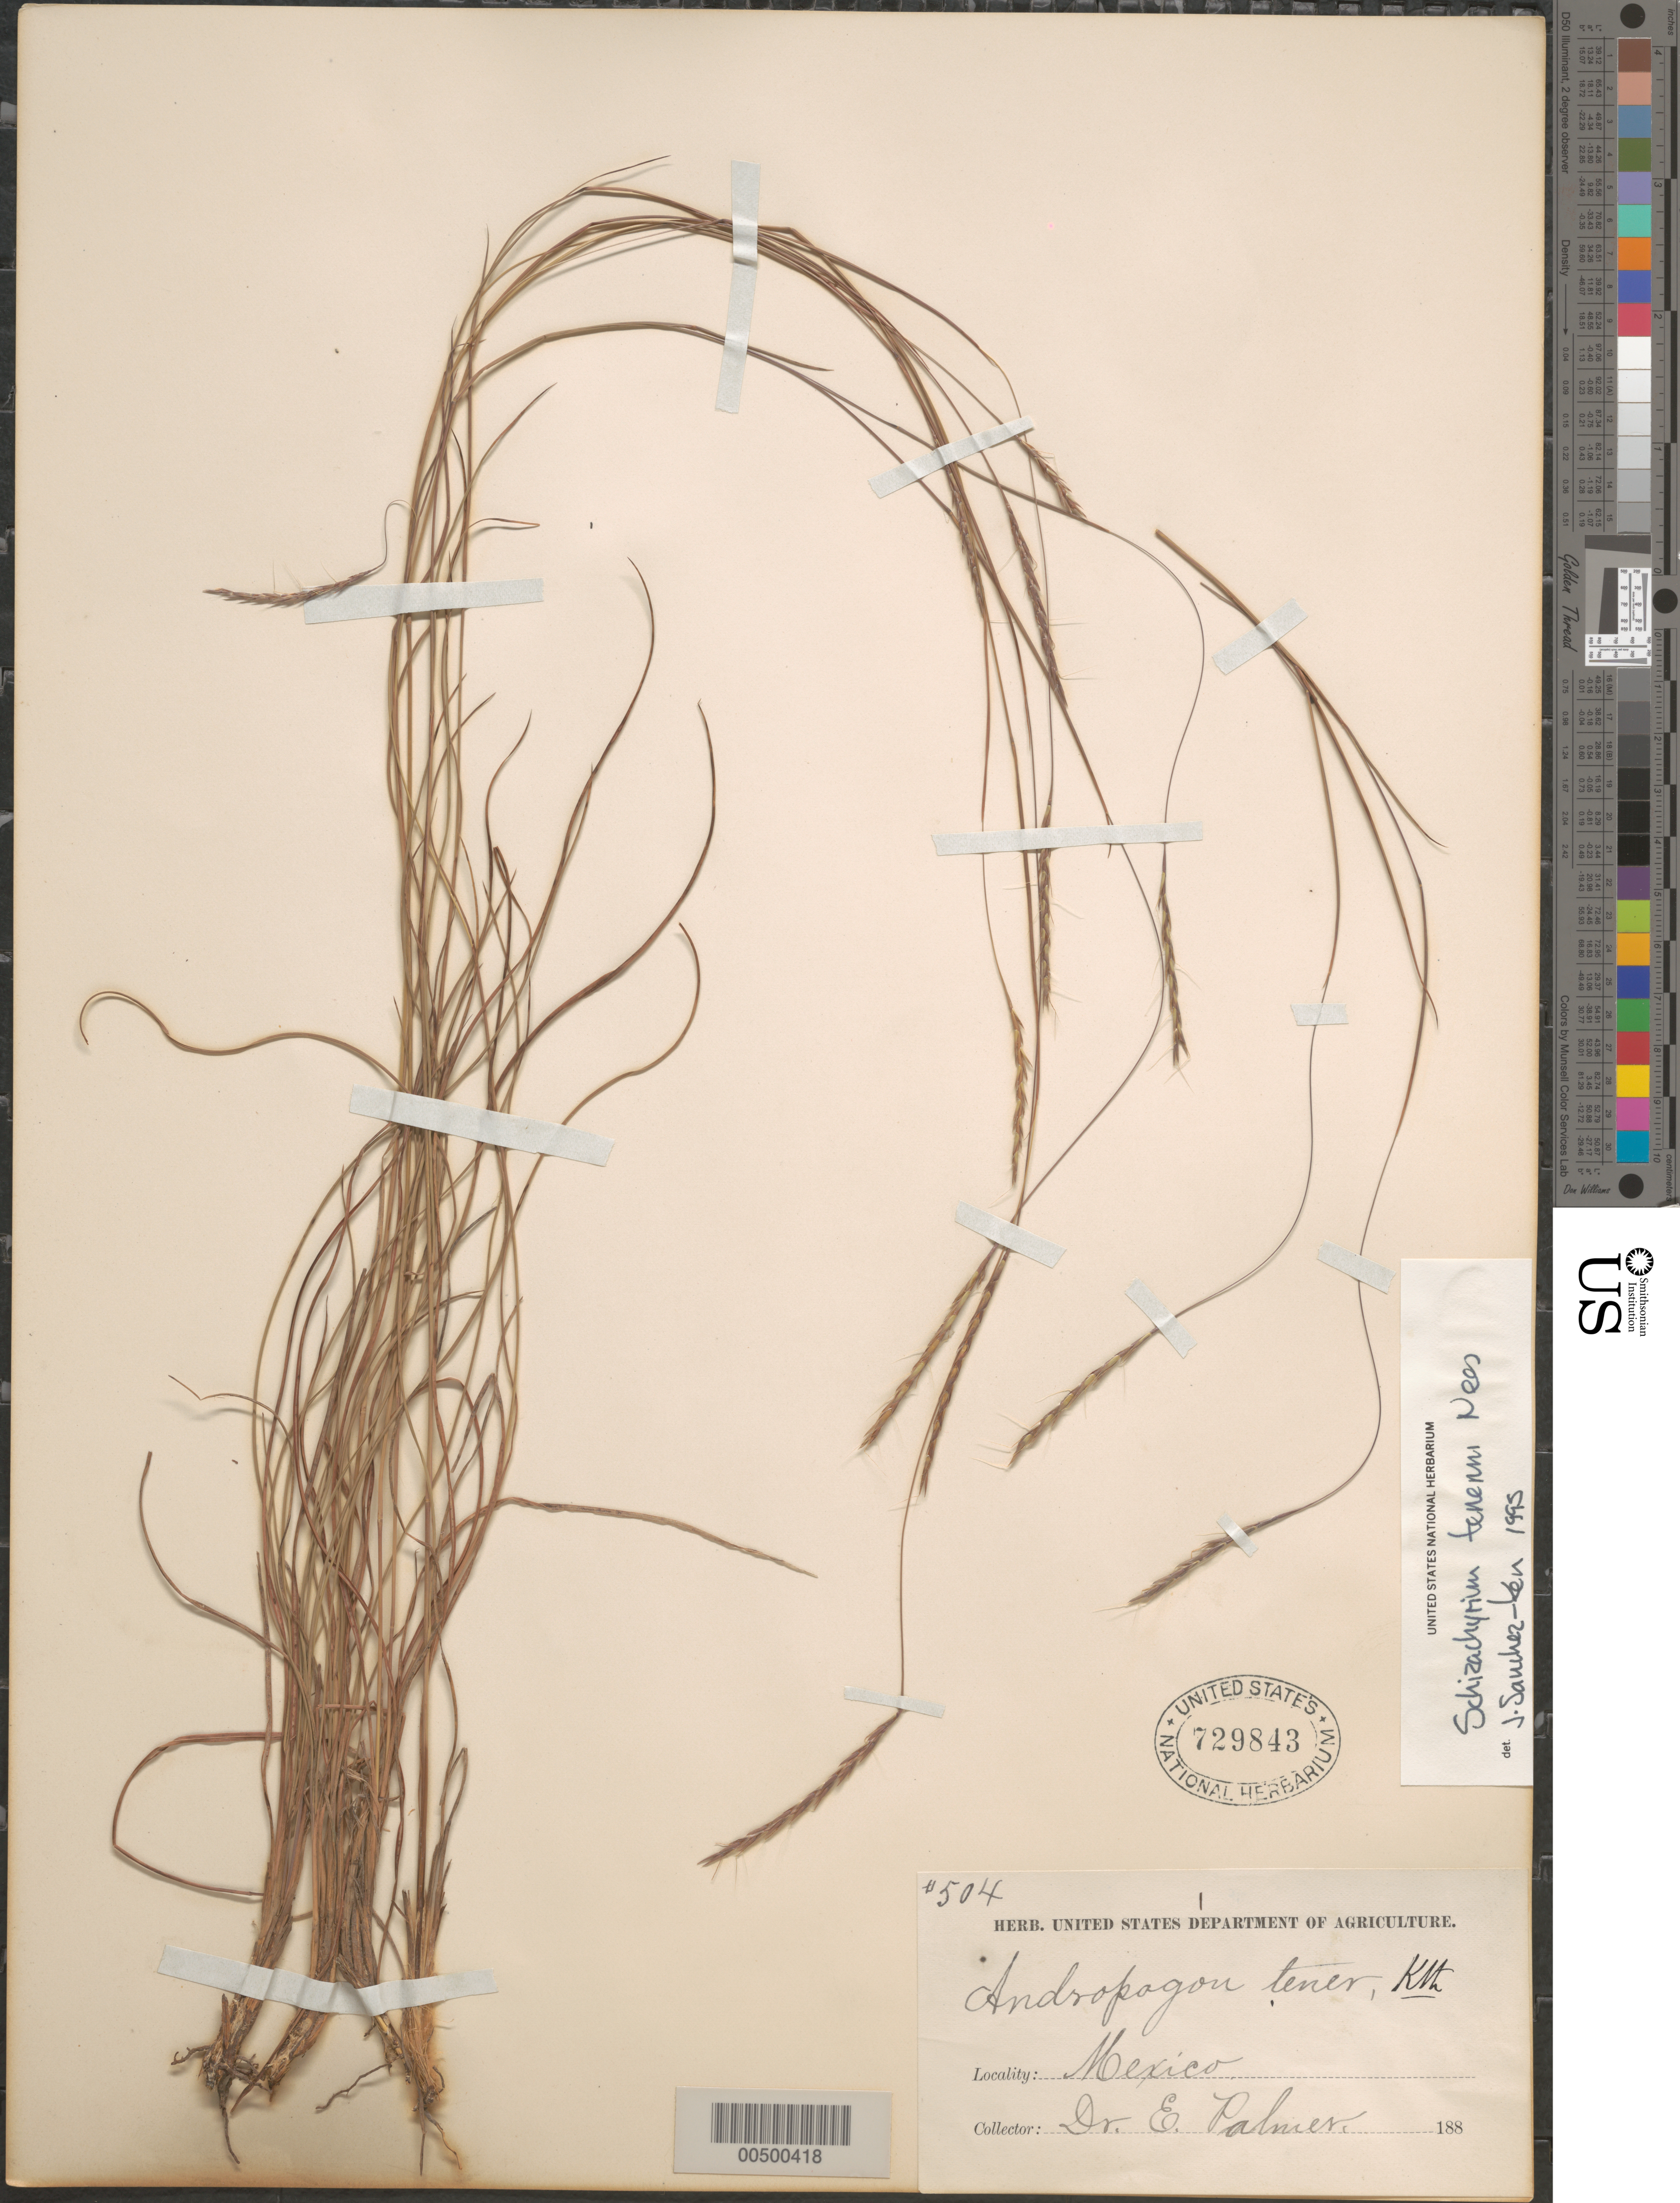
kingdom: Plantae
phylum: Tracheophyta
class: Liliopsida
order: Poales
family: Poaceae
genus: Schizachyrium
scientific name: Schizachyrium tenerum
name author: Nees in Mart.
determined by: Sánchez-Ken, J. G.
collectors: E. Palmer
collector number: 504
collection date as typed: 188?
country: Mexico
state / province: Durango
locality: San Ramon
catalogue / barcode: US 729843